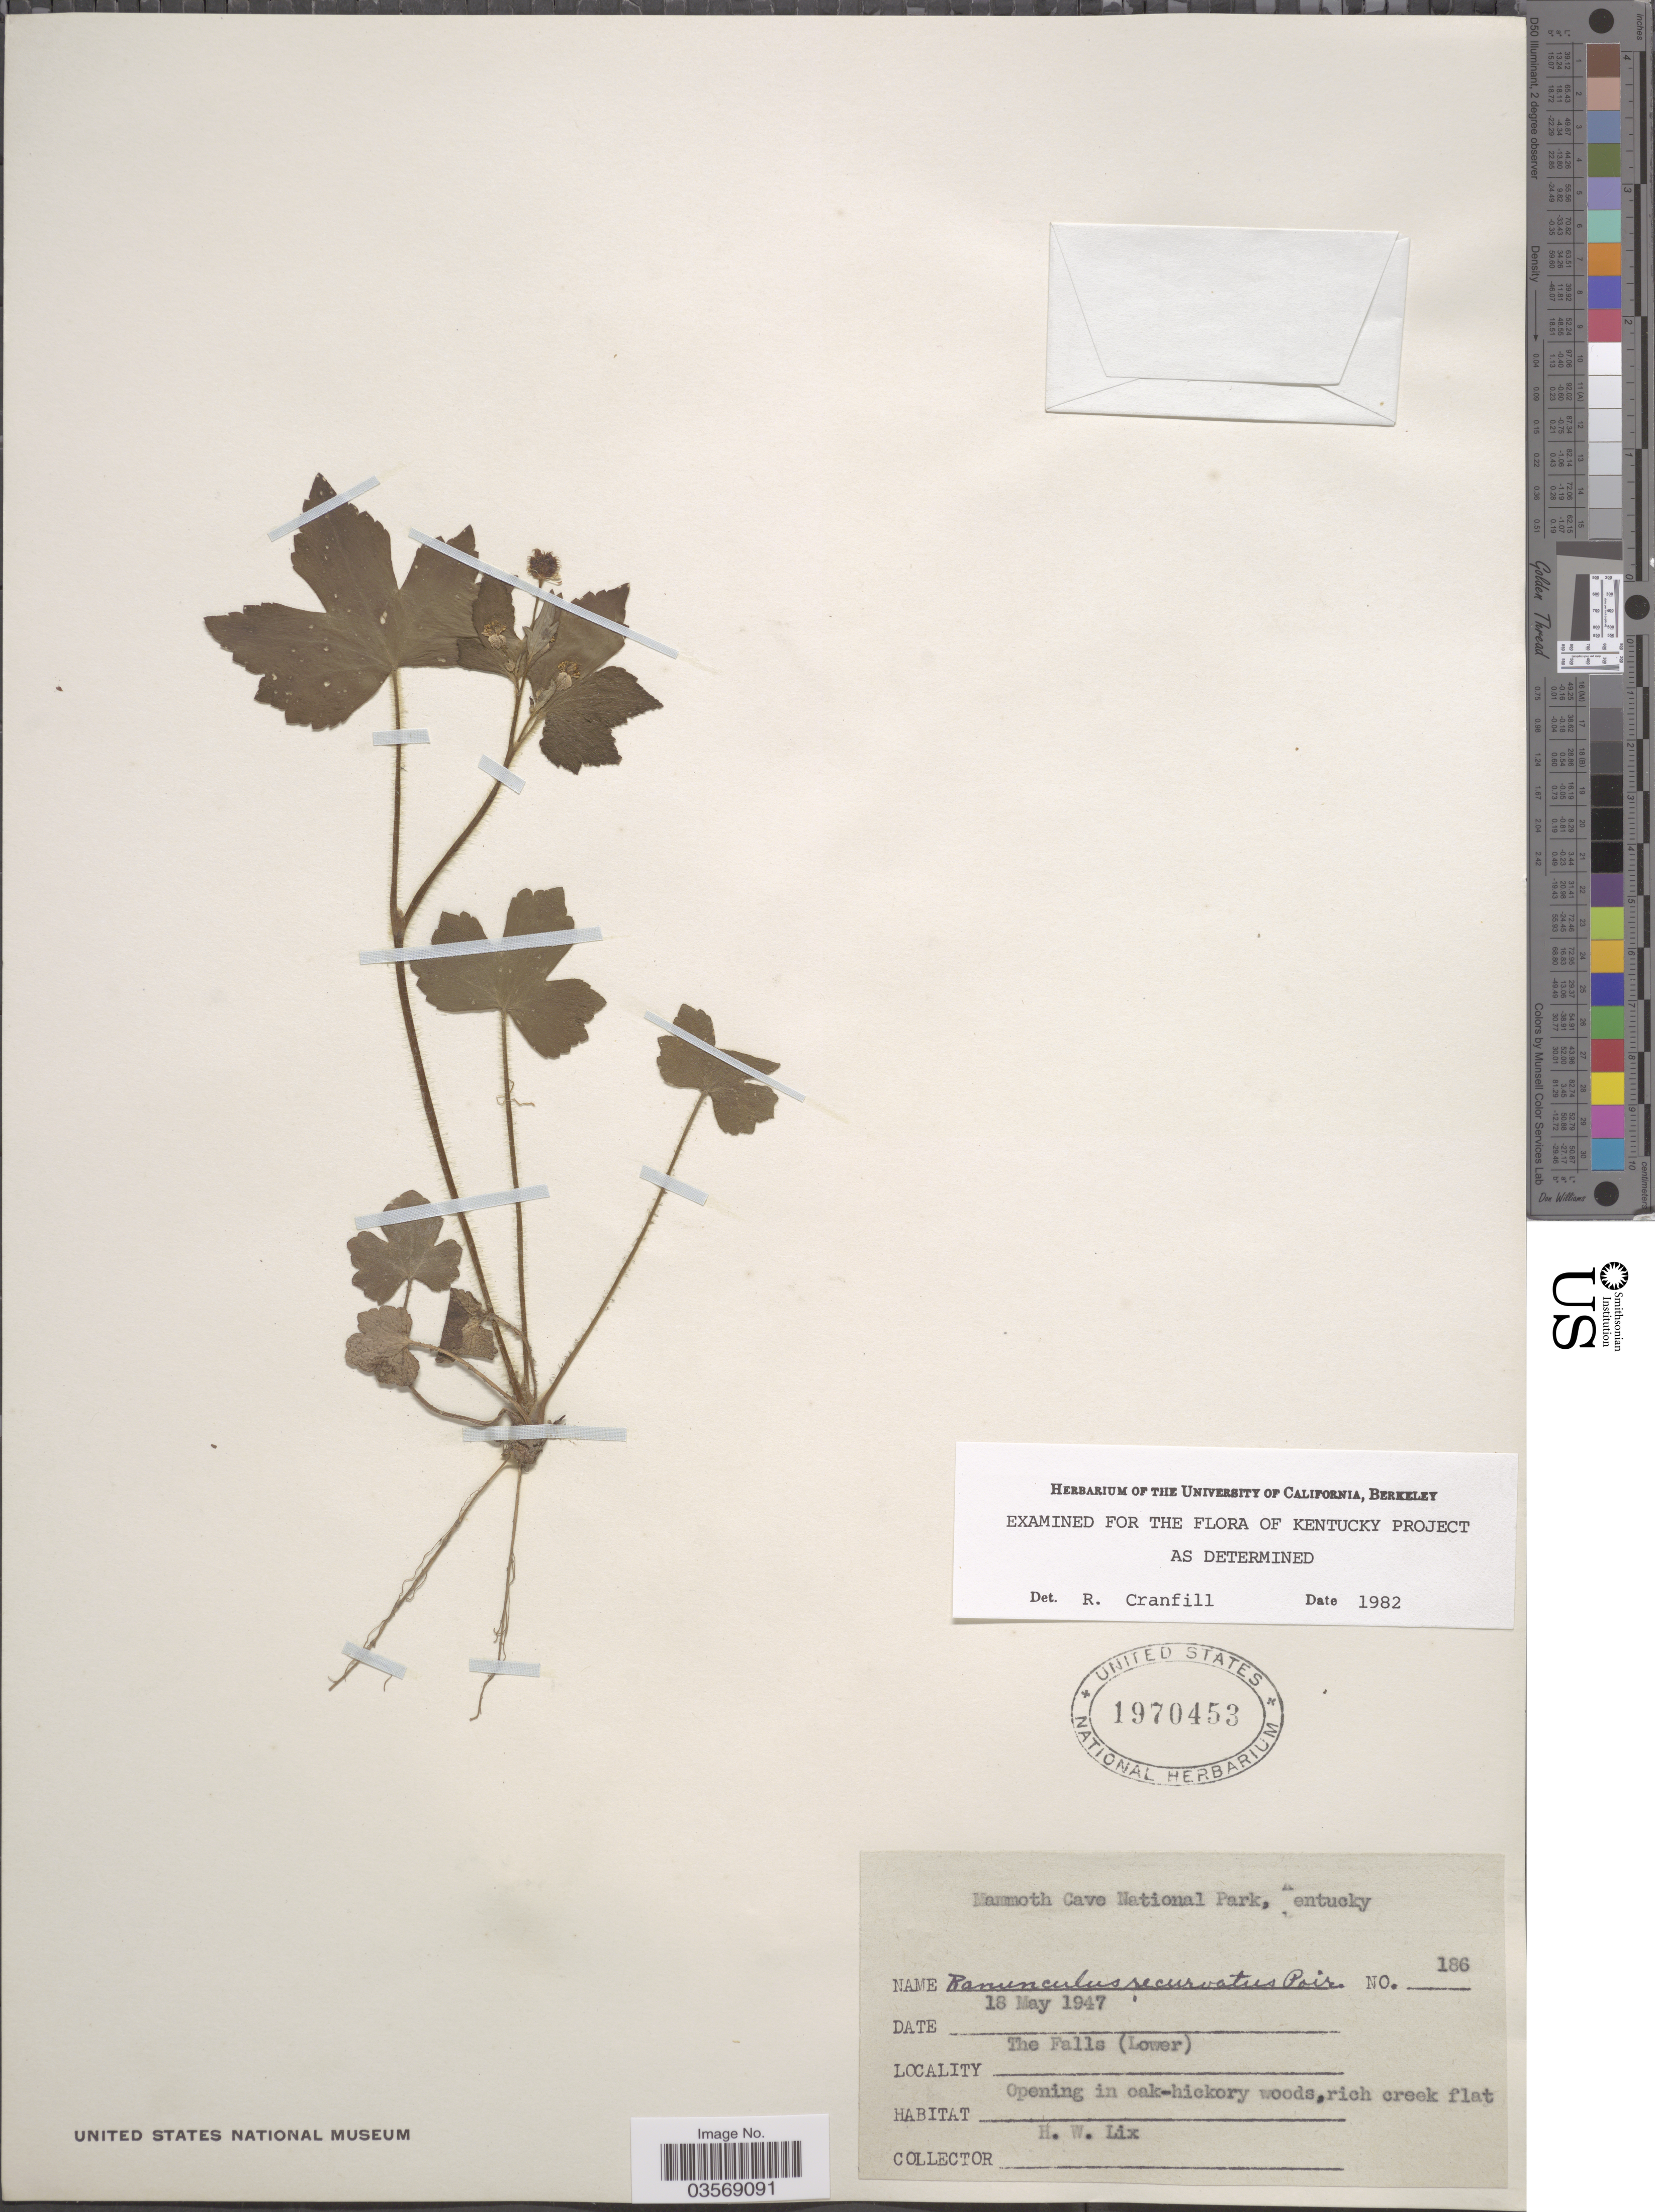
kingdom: Plantae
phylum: Tracheophyta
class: Magnoliopsida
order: Ranunculales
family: Ranunculaceae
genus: Ranunculus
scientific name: Ranunculus recurvatus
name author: Poir.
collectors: H. W. Lix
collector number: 186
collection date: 1947-05-18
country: United States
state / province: Kentucky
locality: Mammoth Cave National Park. The Falls (Lower).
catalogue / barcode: US 1970453